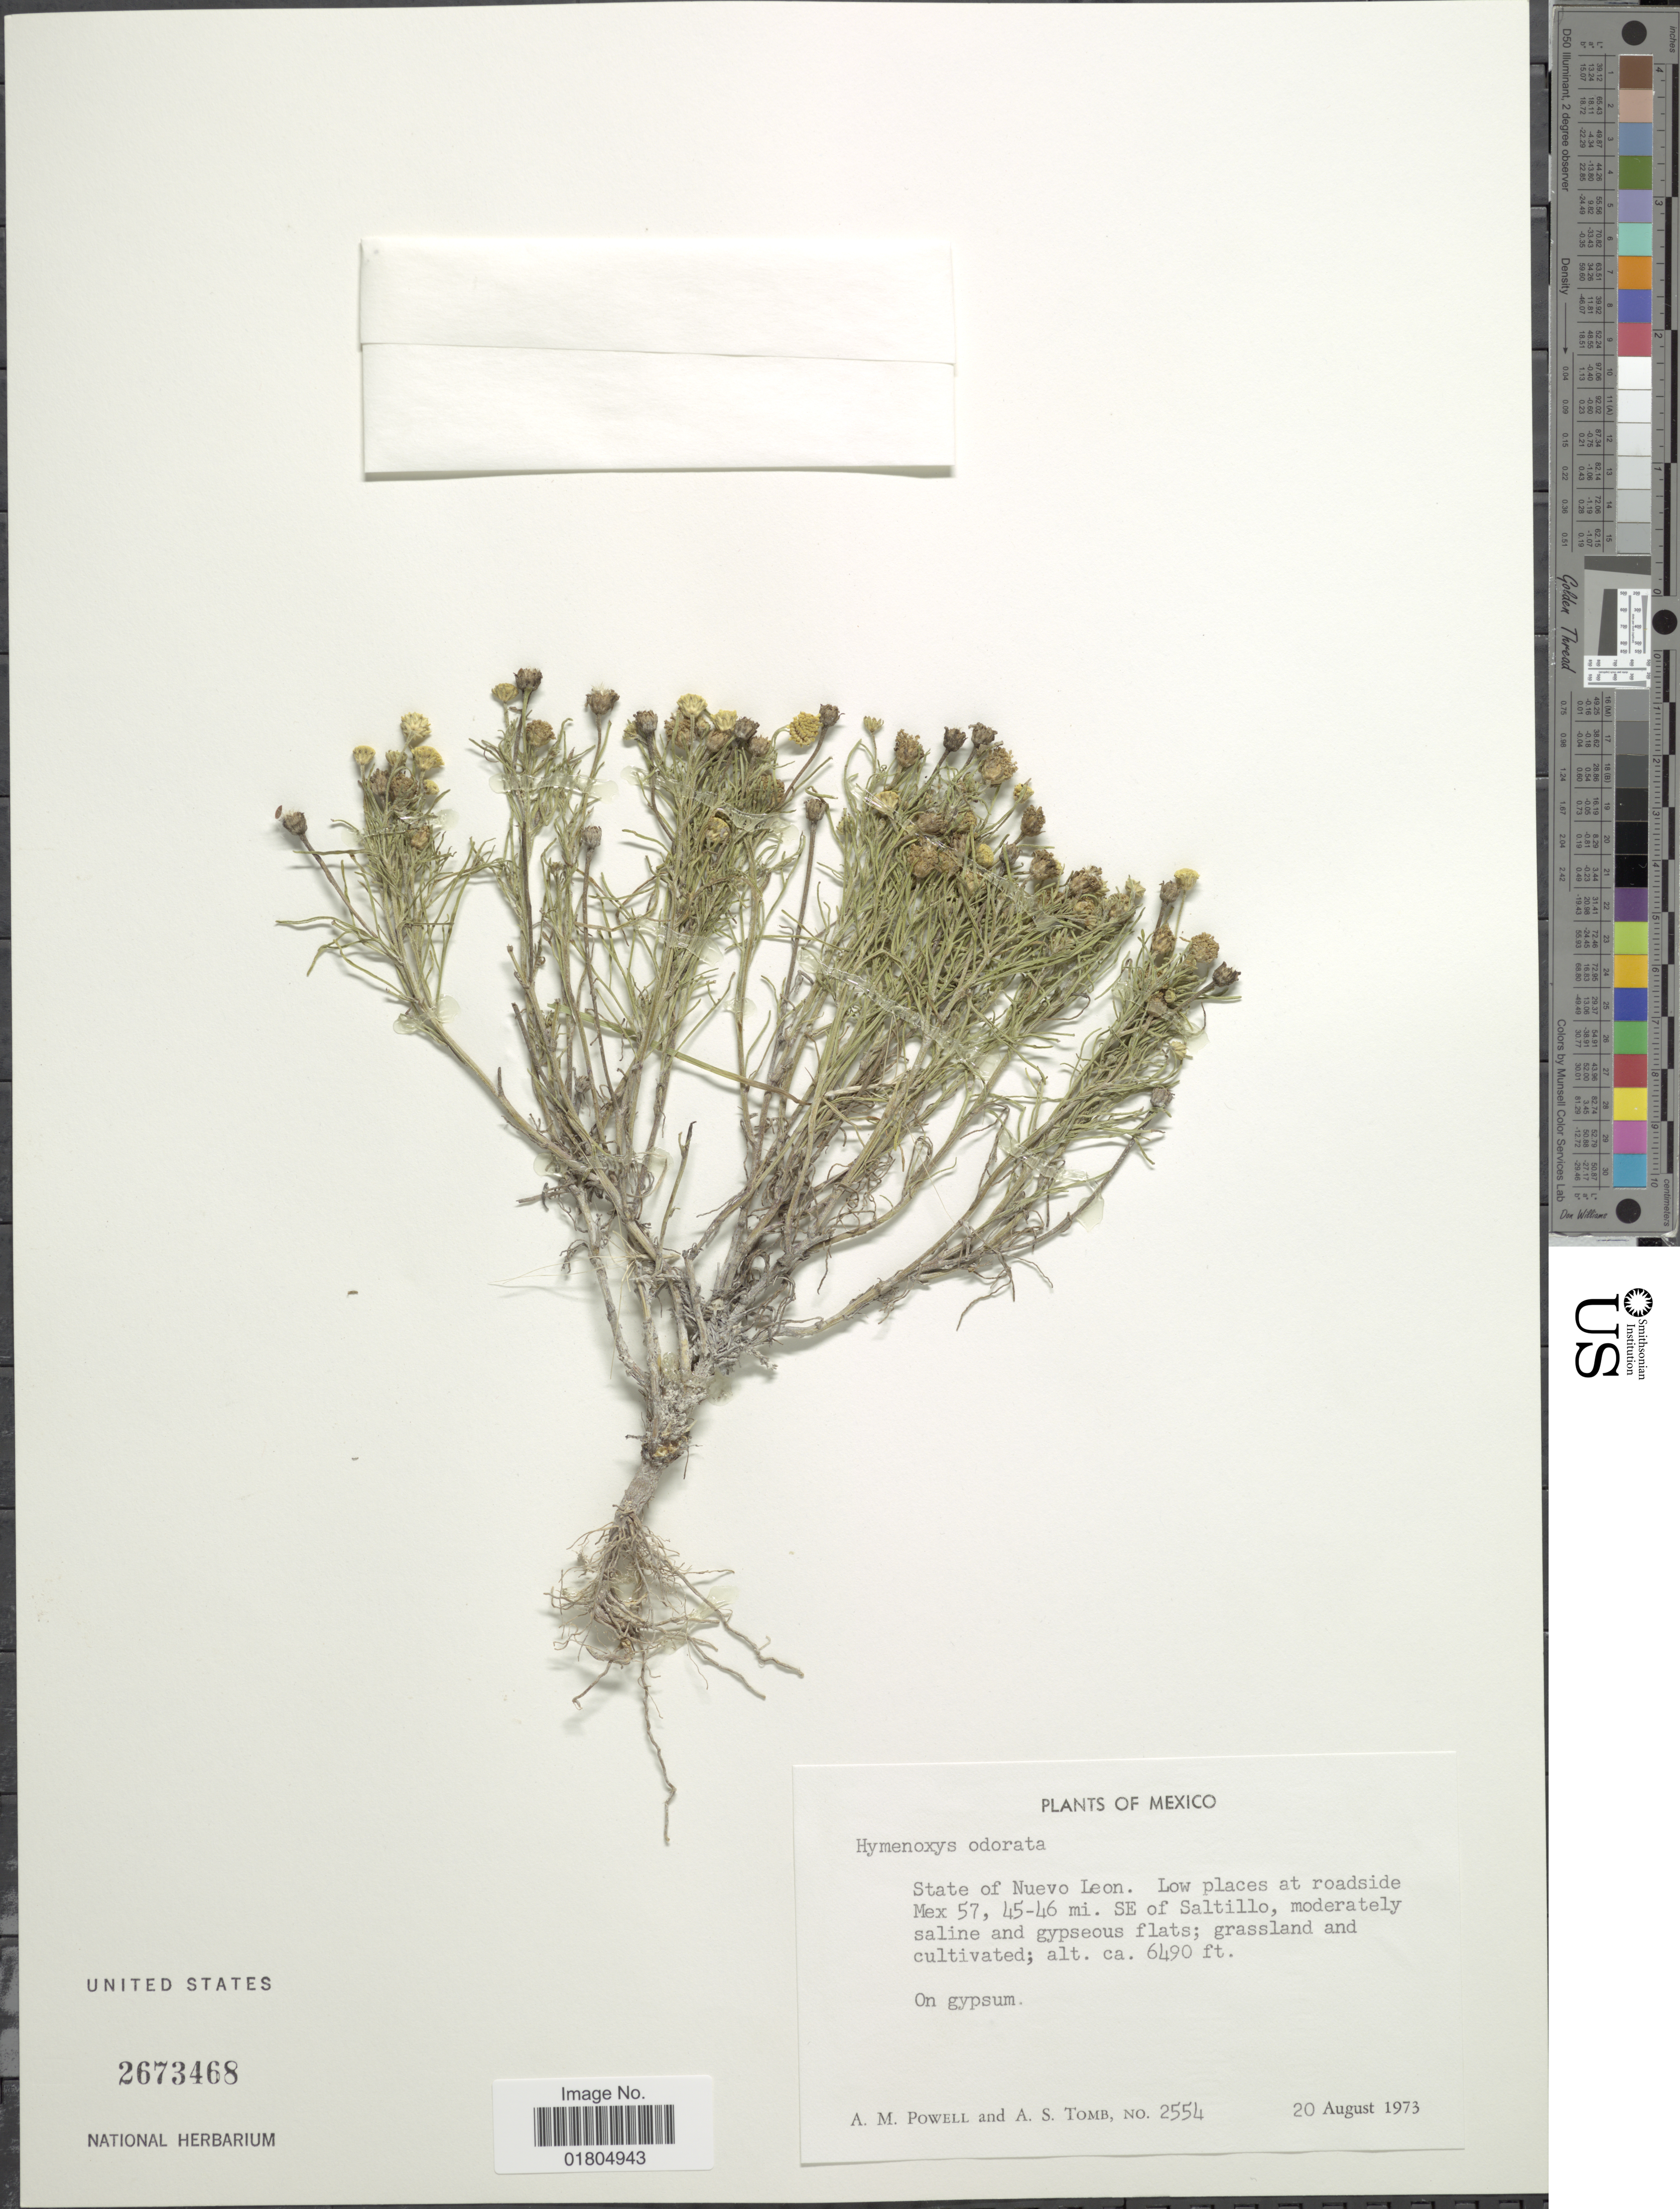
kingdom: Plantae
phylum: Tracheophyta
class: Magnoliopsida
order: Asterales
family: Asteraceae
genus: Hymenoxys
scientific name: Hymenoxys odorata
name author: DC.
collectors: A. M. Powell & A. Tomb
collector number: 2554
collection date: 1973-08-20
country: Mexico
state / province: Nuevo León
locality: Mex 57, 45-46 mi. SE of Saltillo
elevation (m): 1978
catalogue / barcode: US 2673468